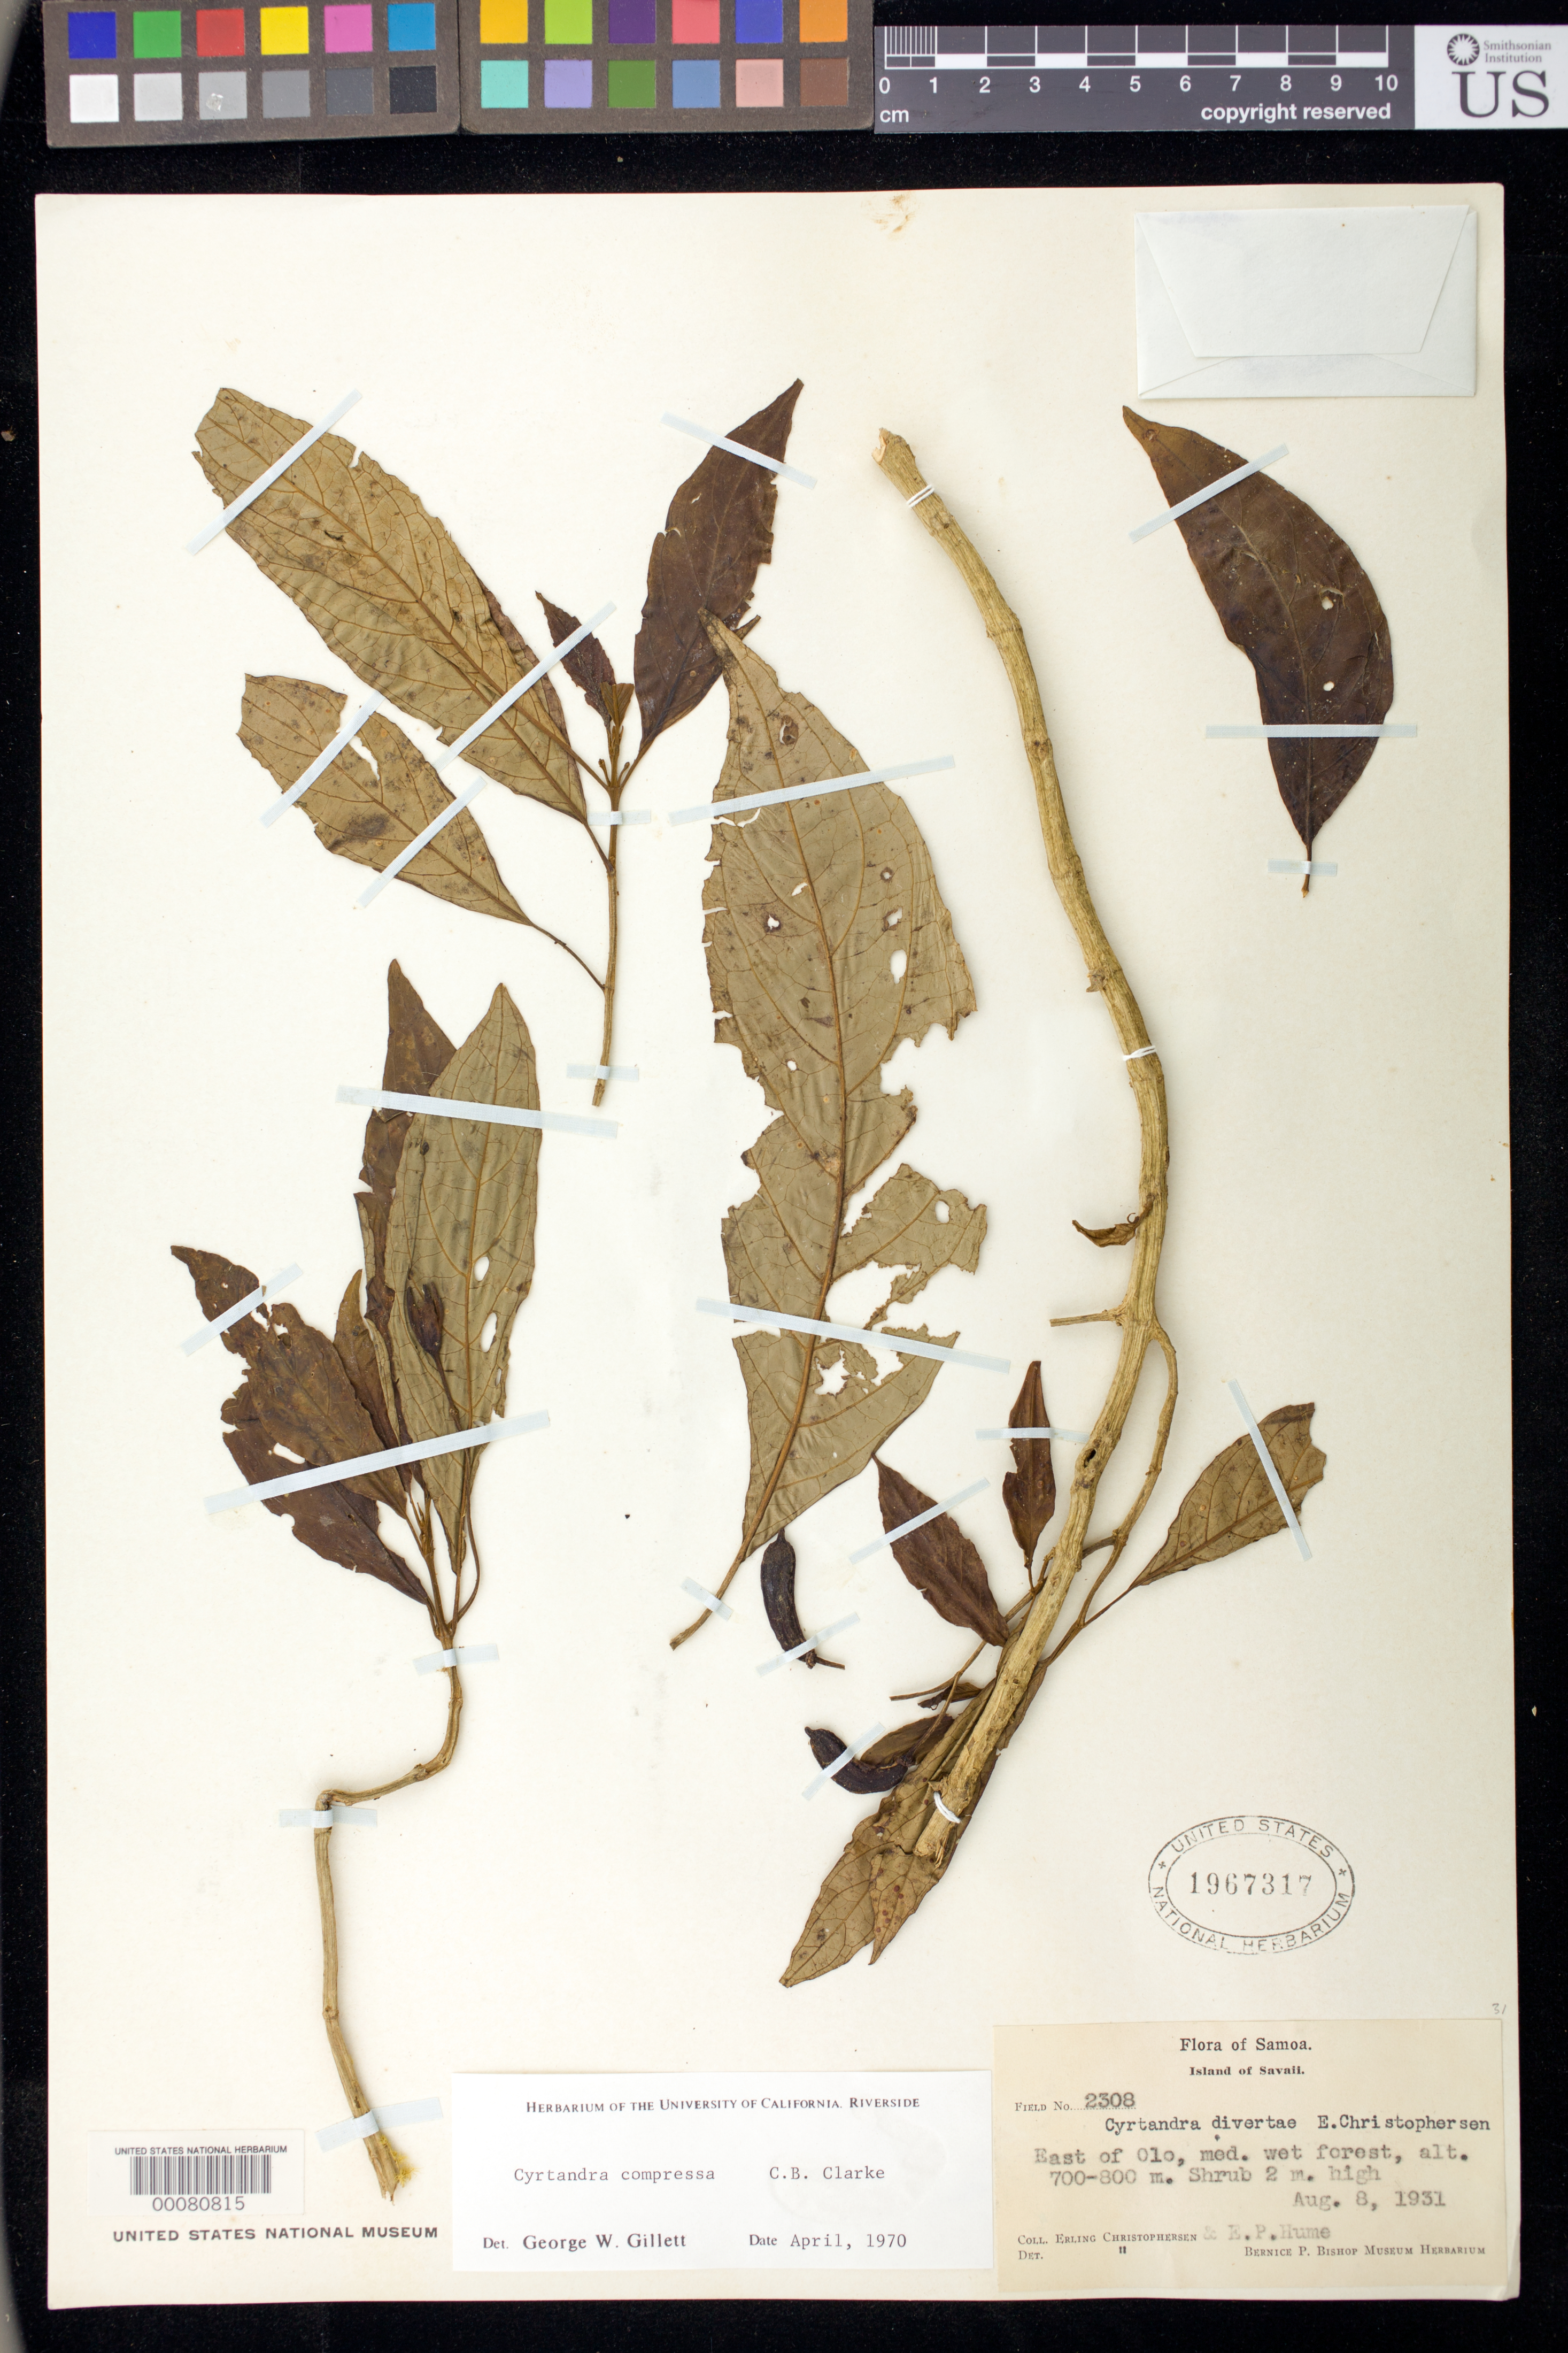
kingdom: Plantae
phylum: Tracheophyta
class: Magnoliopsida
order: Lamiales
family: Gesneriaceae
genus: Cyrtandra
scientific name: Cyrtandra compressa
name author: C.B. Clarke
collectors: E. Christophersen & E. P. Hume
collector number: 2308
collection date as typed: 08 Aug 1931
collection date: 1931-08-08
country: Samoa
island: Savai'i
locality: Savaii, E of olo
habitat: Med wet forest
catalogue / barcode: US 1967317